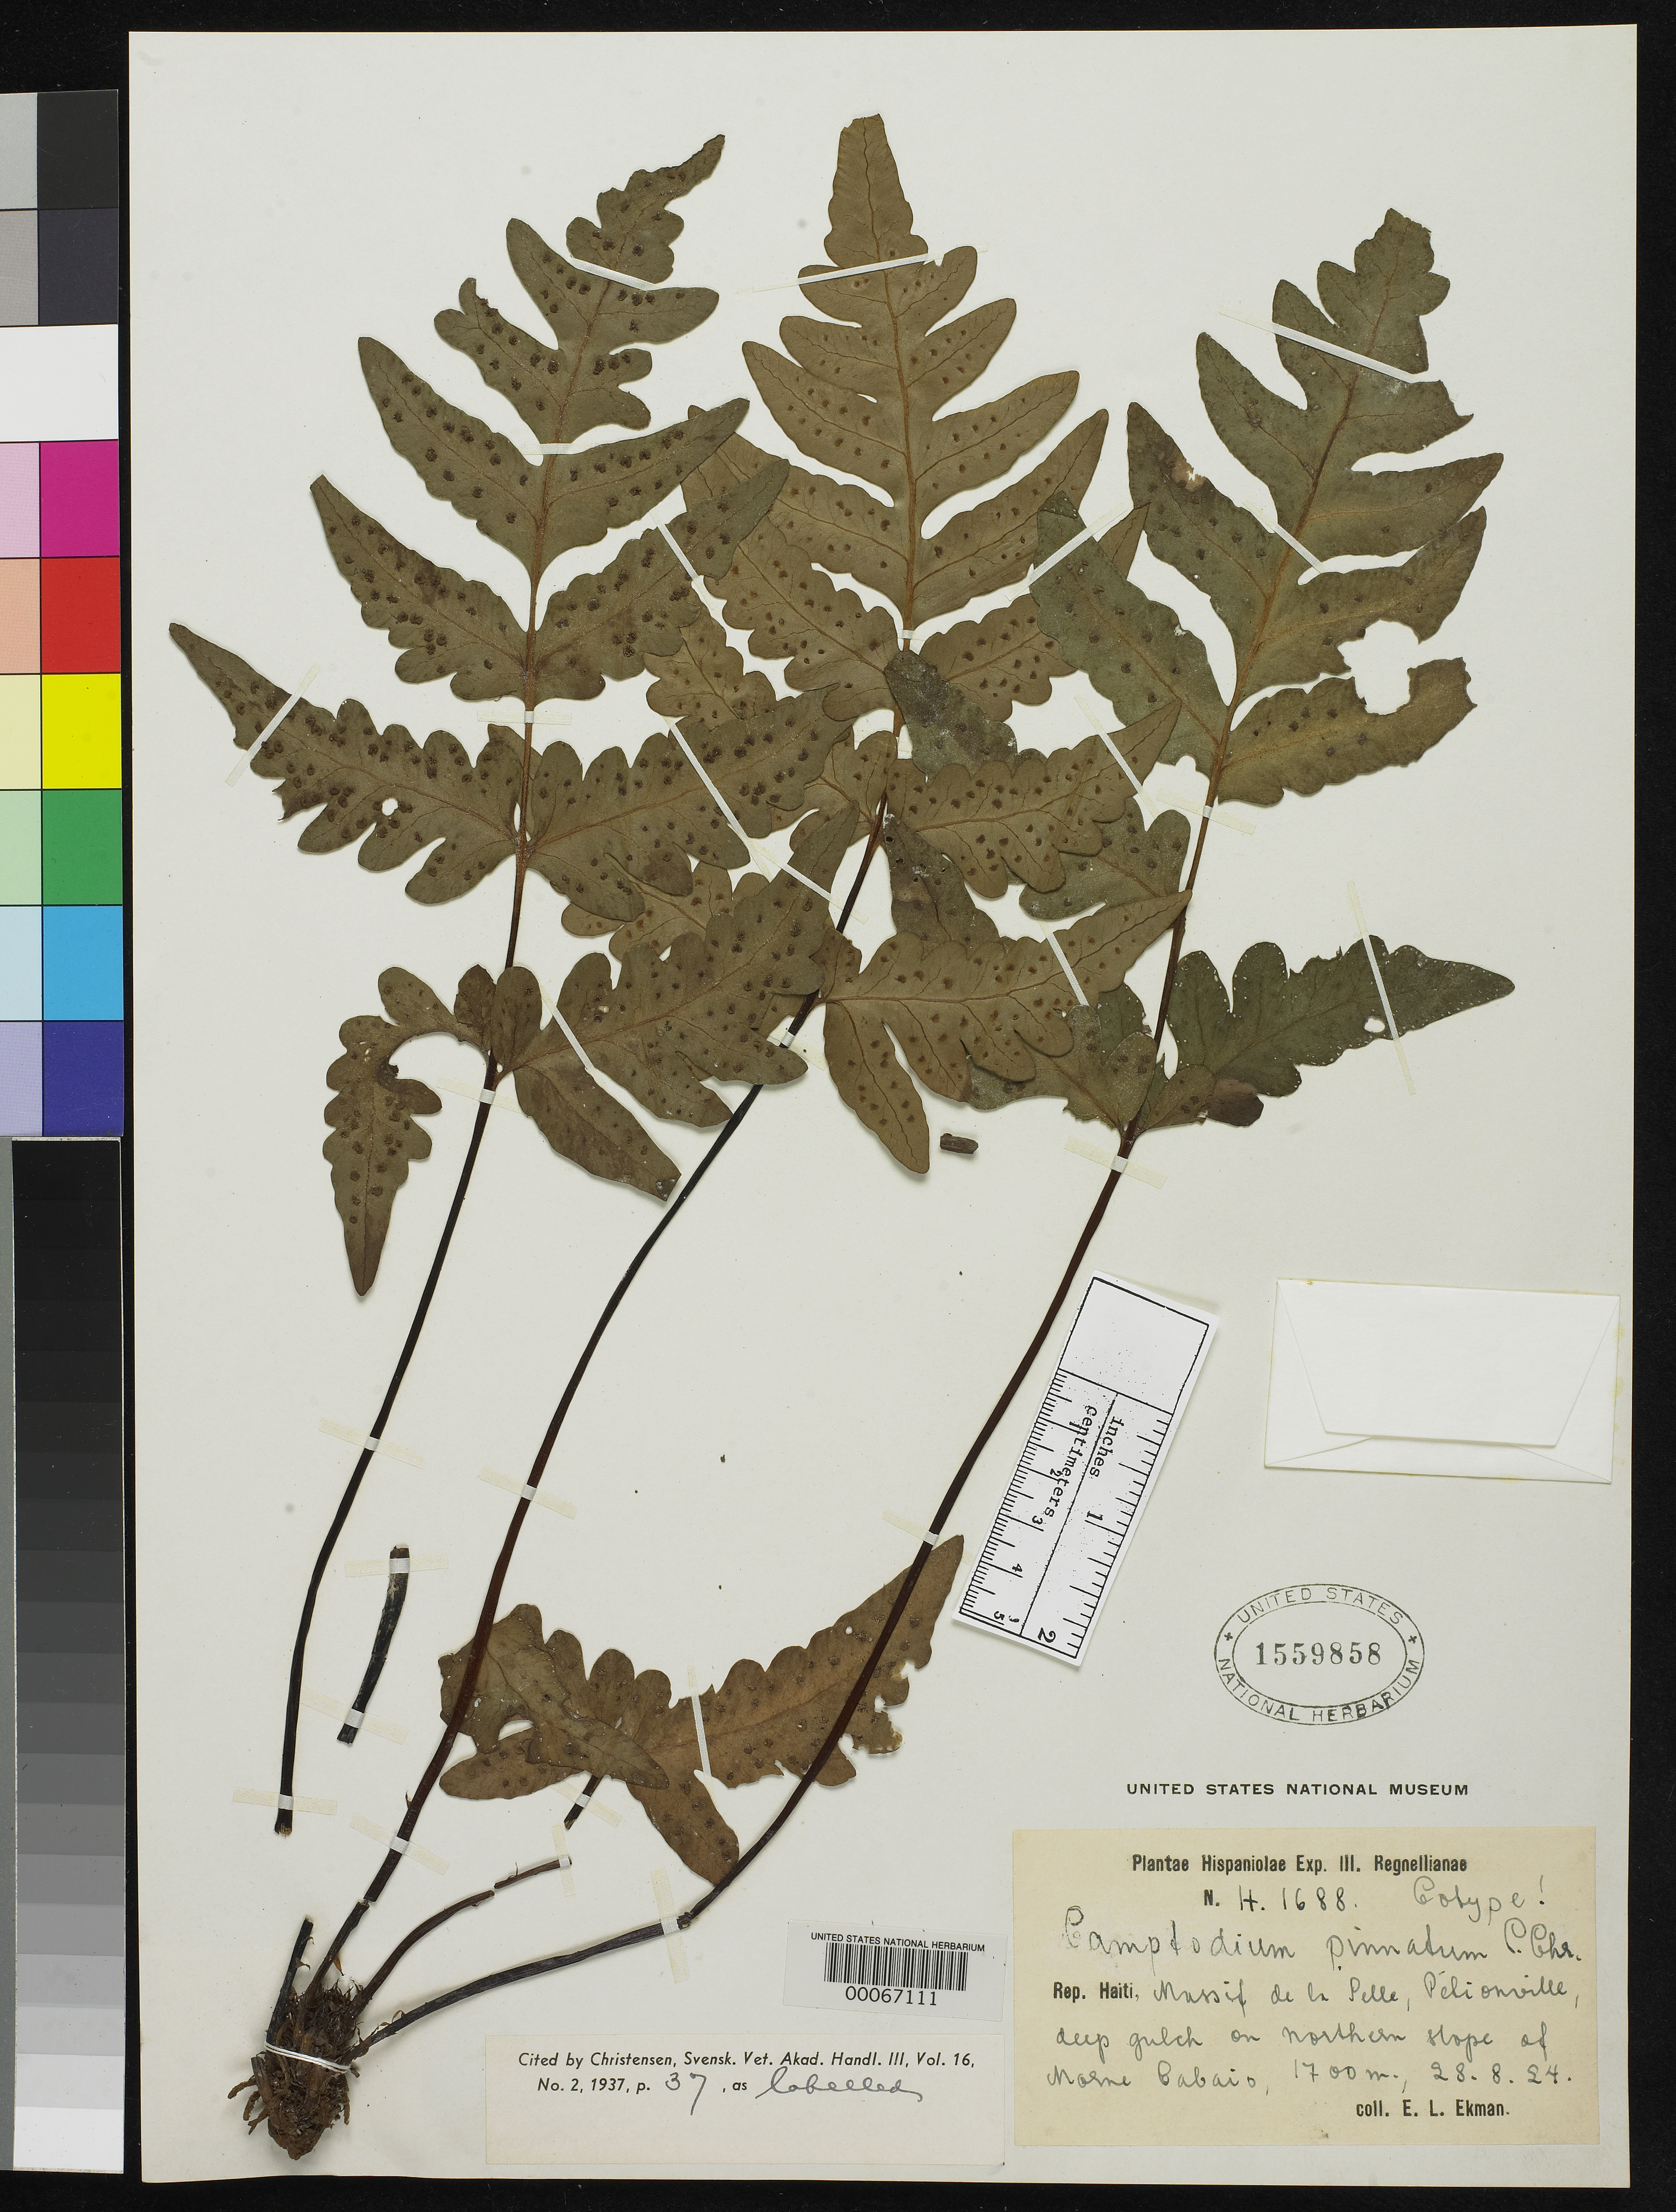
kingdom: Plantae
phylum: Tracheophyta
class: Polypodiopsida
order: Polypodiales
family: Tectariaceae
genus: Camptodium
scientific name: Camptodium pinnatum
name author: C. Chr.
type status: Isosyntype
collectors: E. L. Ekman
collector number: H1688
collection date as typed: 27 Aug 1924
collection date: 1924-08-27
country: Haiti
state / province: Ouest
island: Hispaniola Island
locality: Near Robergeau, N slope of M. Cabaio.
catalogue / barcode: US 1559858